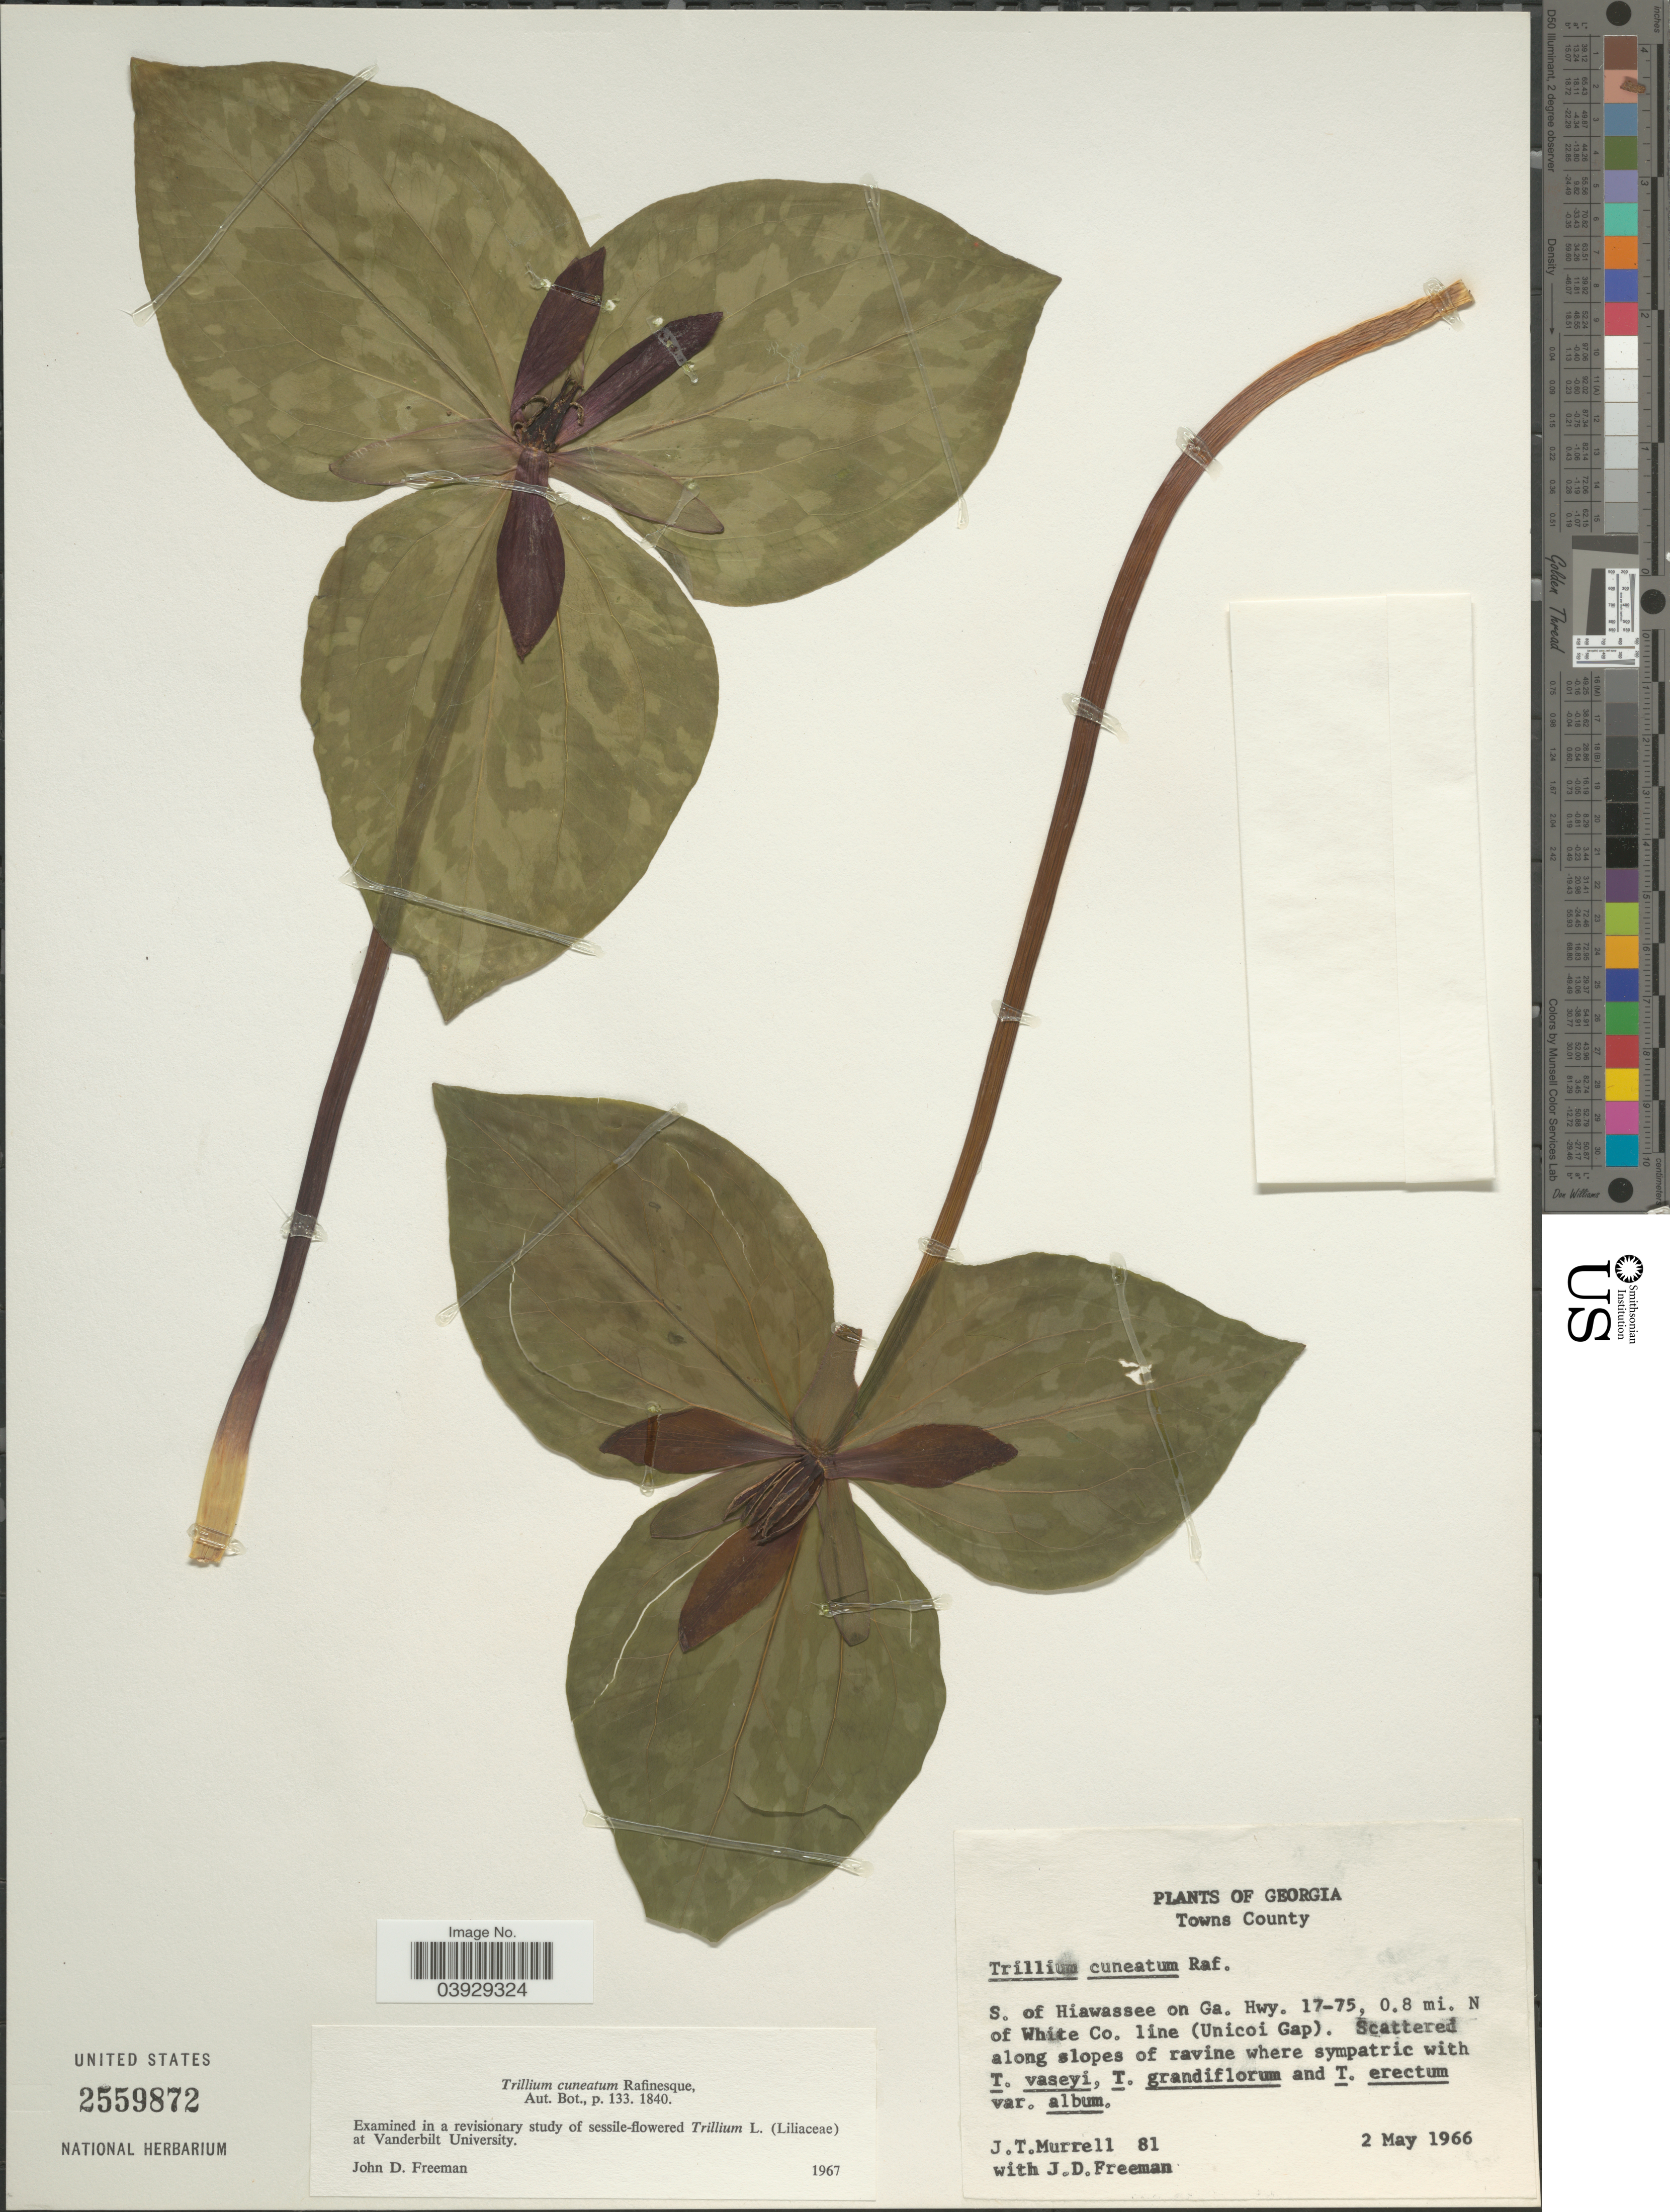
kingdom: Plantae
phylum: Tracheophyta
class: Liliopsida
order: Liliales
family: Melanthiaceae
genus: Trillium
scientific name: Trillium cuneatum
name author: Raf.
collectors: J. Murrell & J. Freeman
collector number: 81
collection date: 1966-05-02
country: United States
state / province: Georgia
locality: Towns County. S. of Hiawassee on Ga. Hwy. 17-75, 0.8 mi. N of White Co. line (Unicoi Gap).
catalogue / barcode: US 2559872